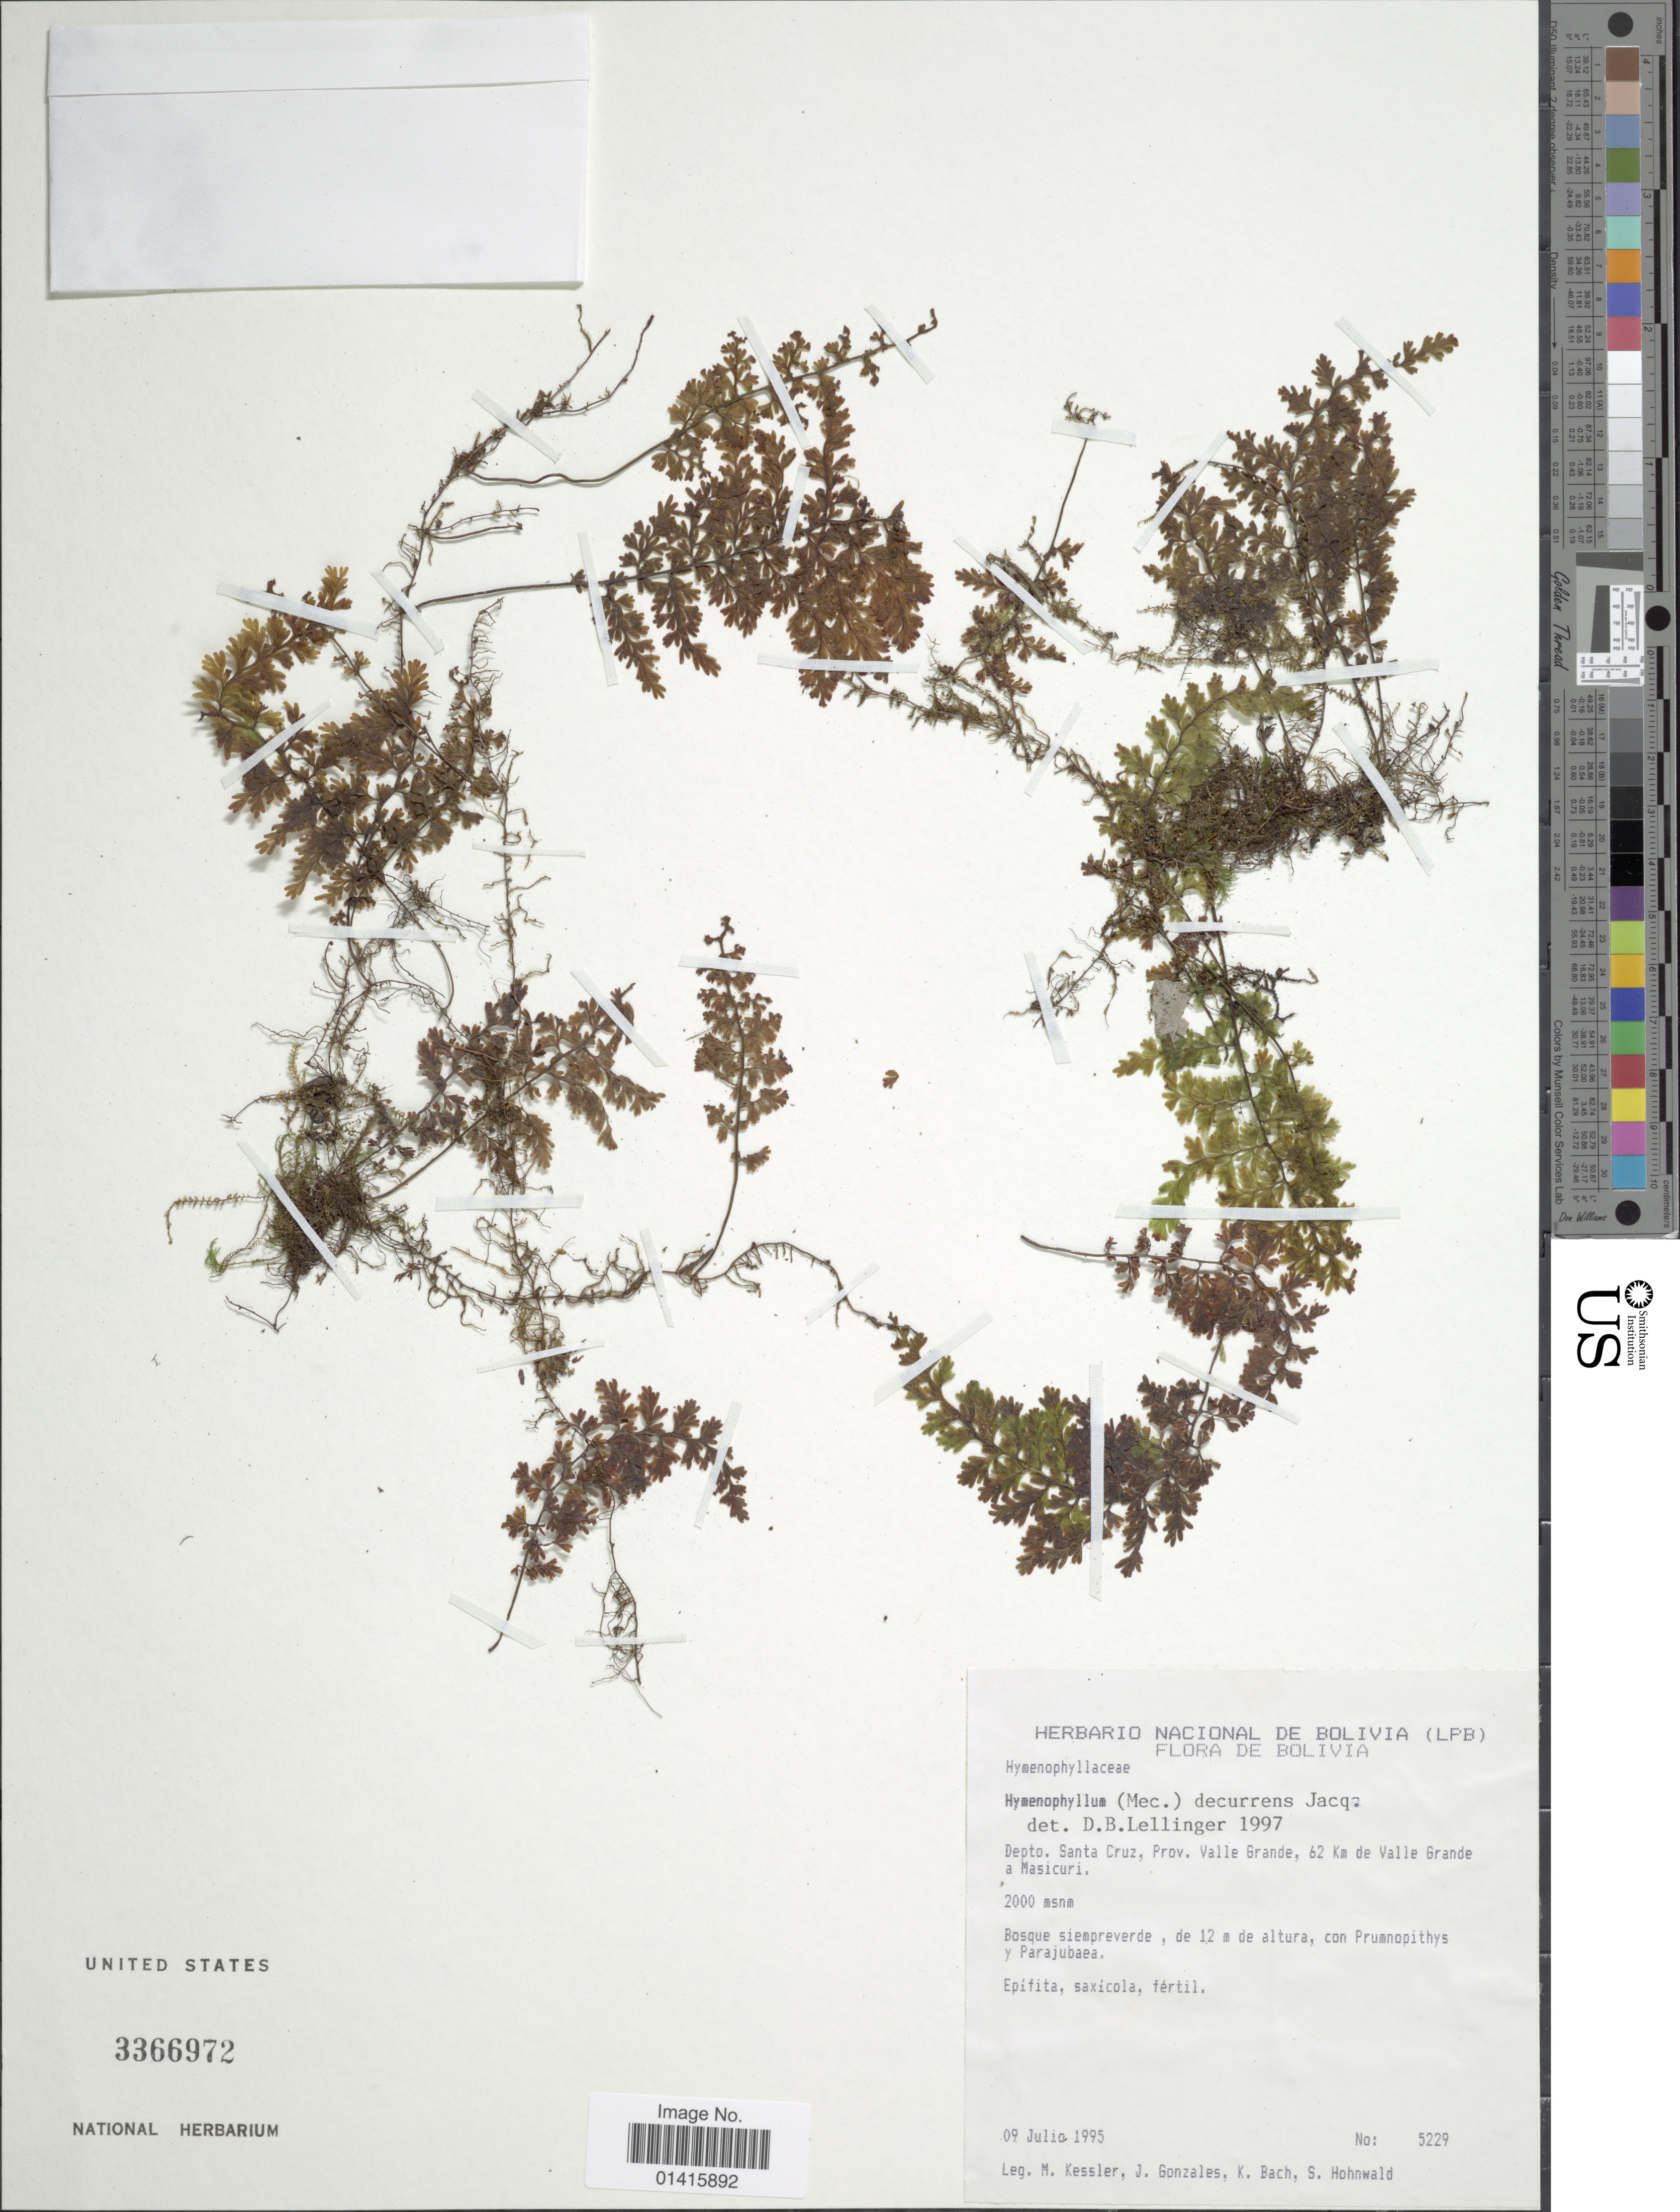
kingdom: Plantae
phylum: Tracheophyta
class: Polypodiopsida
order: Hymenophyllales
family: Hymenophyllaceae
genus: Hymenophyllum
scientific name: Hymenophyllum decurrens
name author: (Jacq.) Sw.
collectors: M. Kessler, J. Gonzales, K. Bach & S. Hohnwald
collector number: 5229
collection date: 1995-07-09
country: Bolivia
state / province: Santa Cruz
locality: Depto. Santa Cruz, prov. Valle Grande, 62km de Valle Grande a Masicuri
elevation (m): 2000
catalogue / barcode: US 3366972